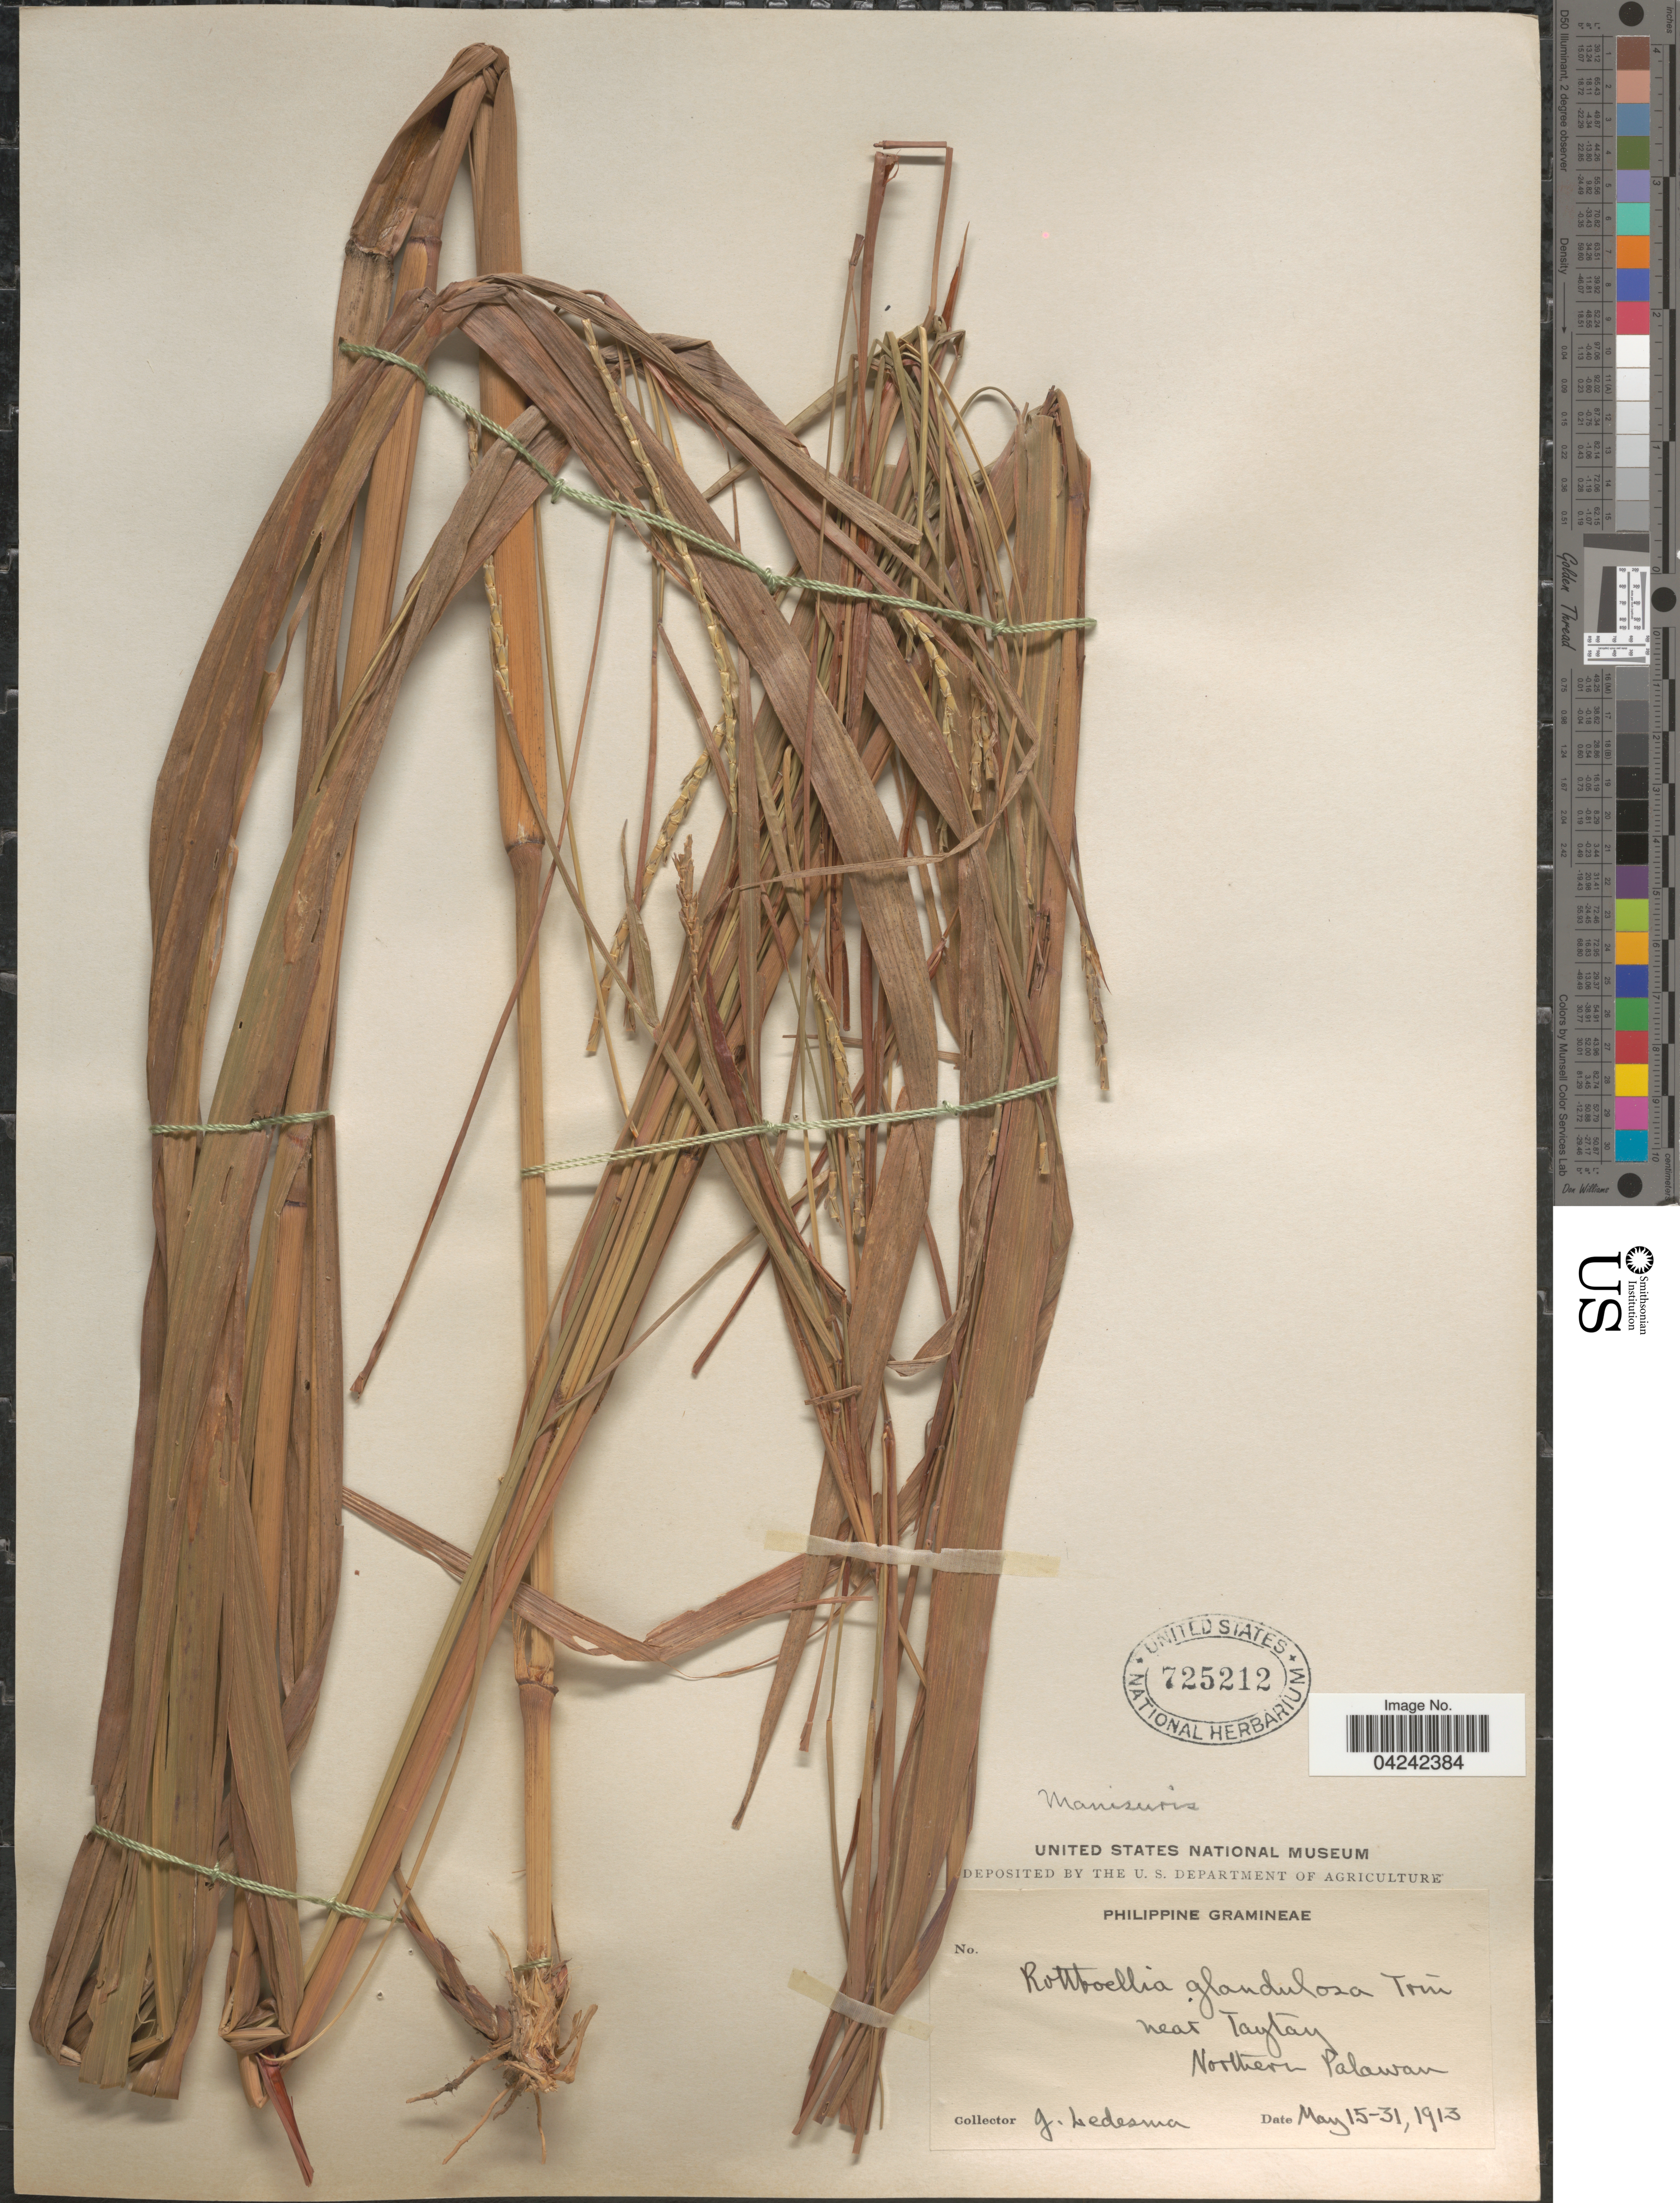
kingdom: Plantae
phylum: Tracheophyta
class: Liliopsida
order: Poales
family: Poaceae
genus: Rottboellia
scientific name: Rottboellia glandulosa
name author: Trin.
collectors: G. Ledesma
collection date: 1913-05-15/1913-05-31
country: Philippines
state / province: Mimaropa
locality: Near Taytay. Northern Palawan.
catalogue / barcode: US 725212